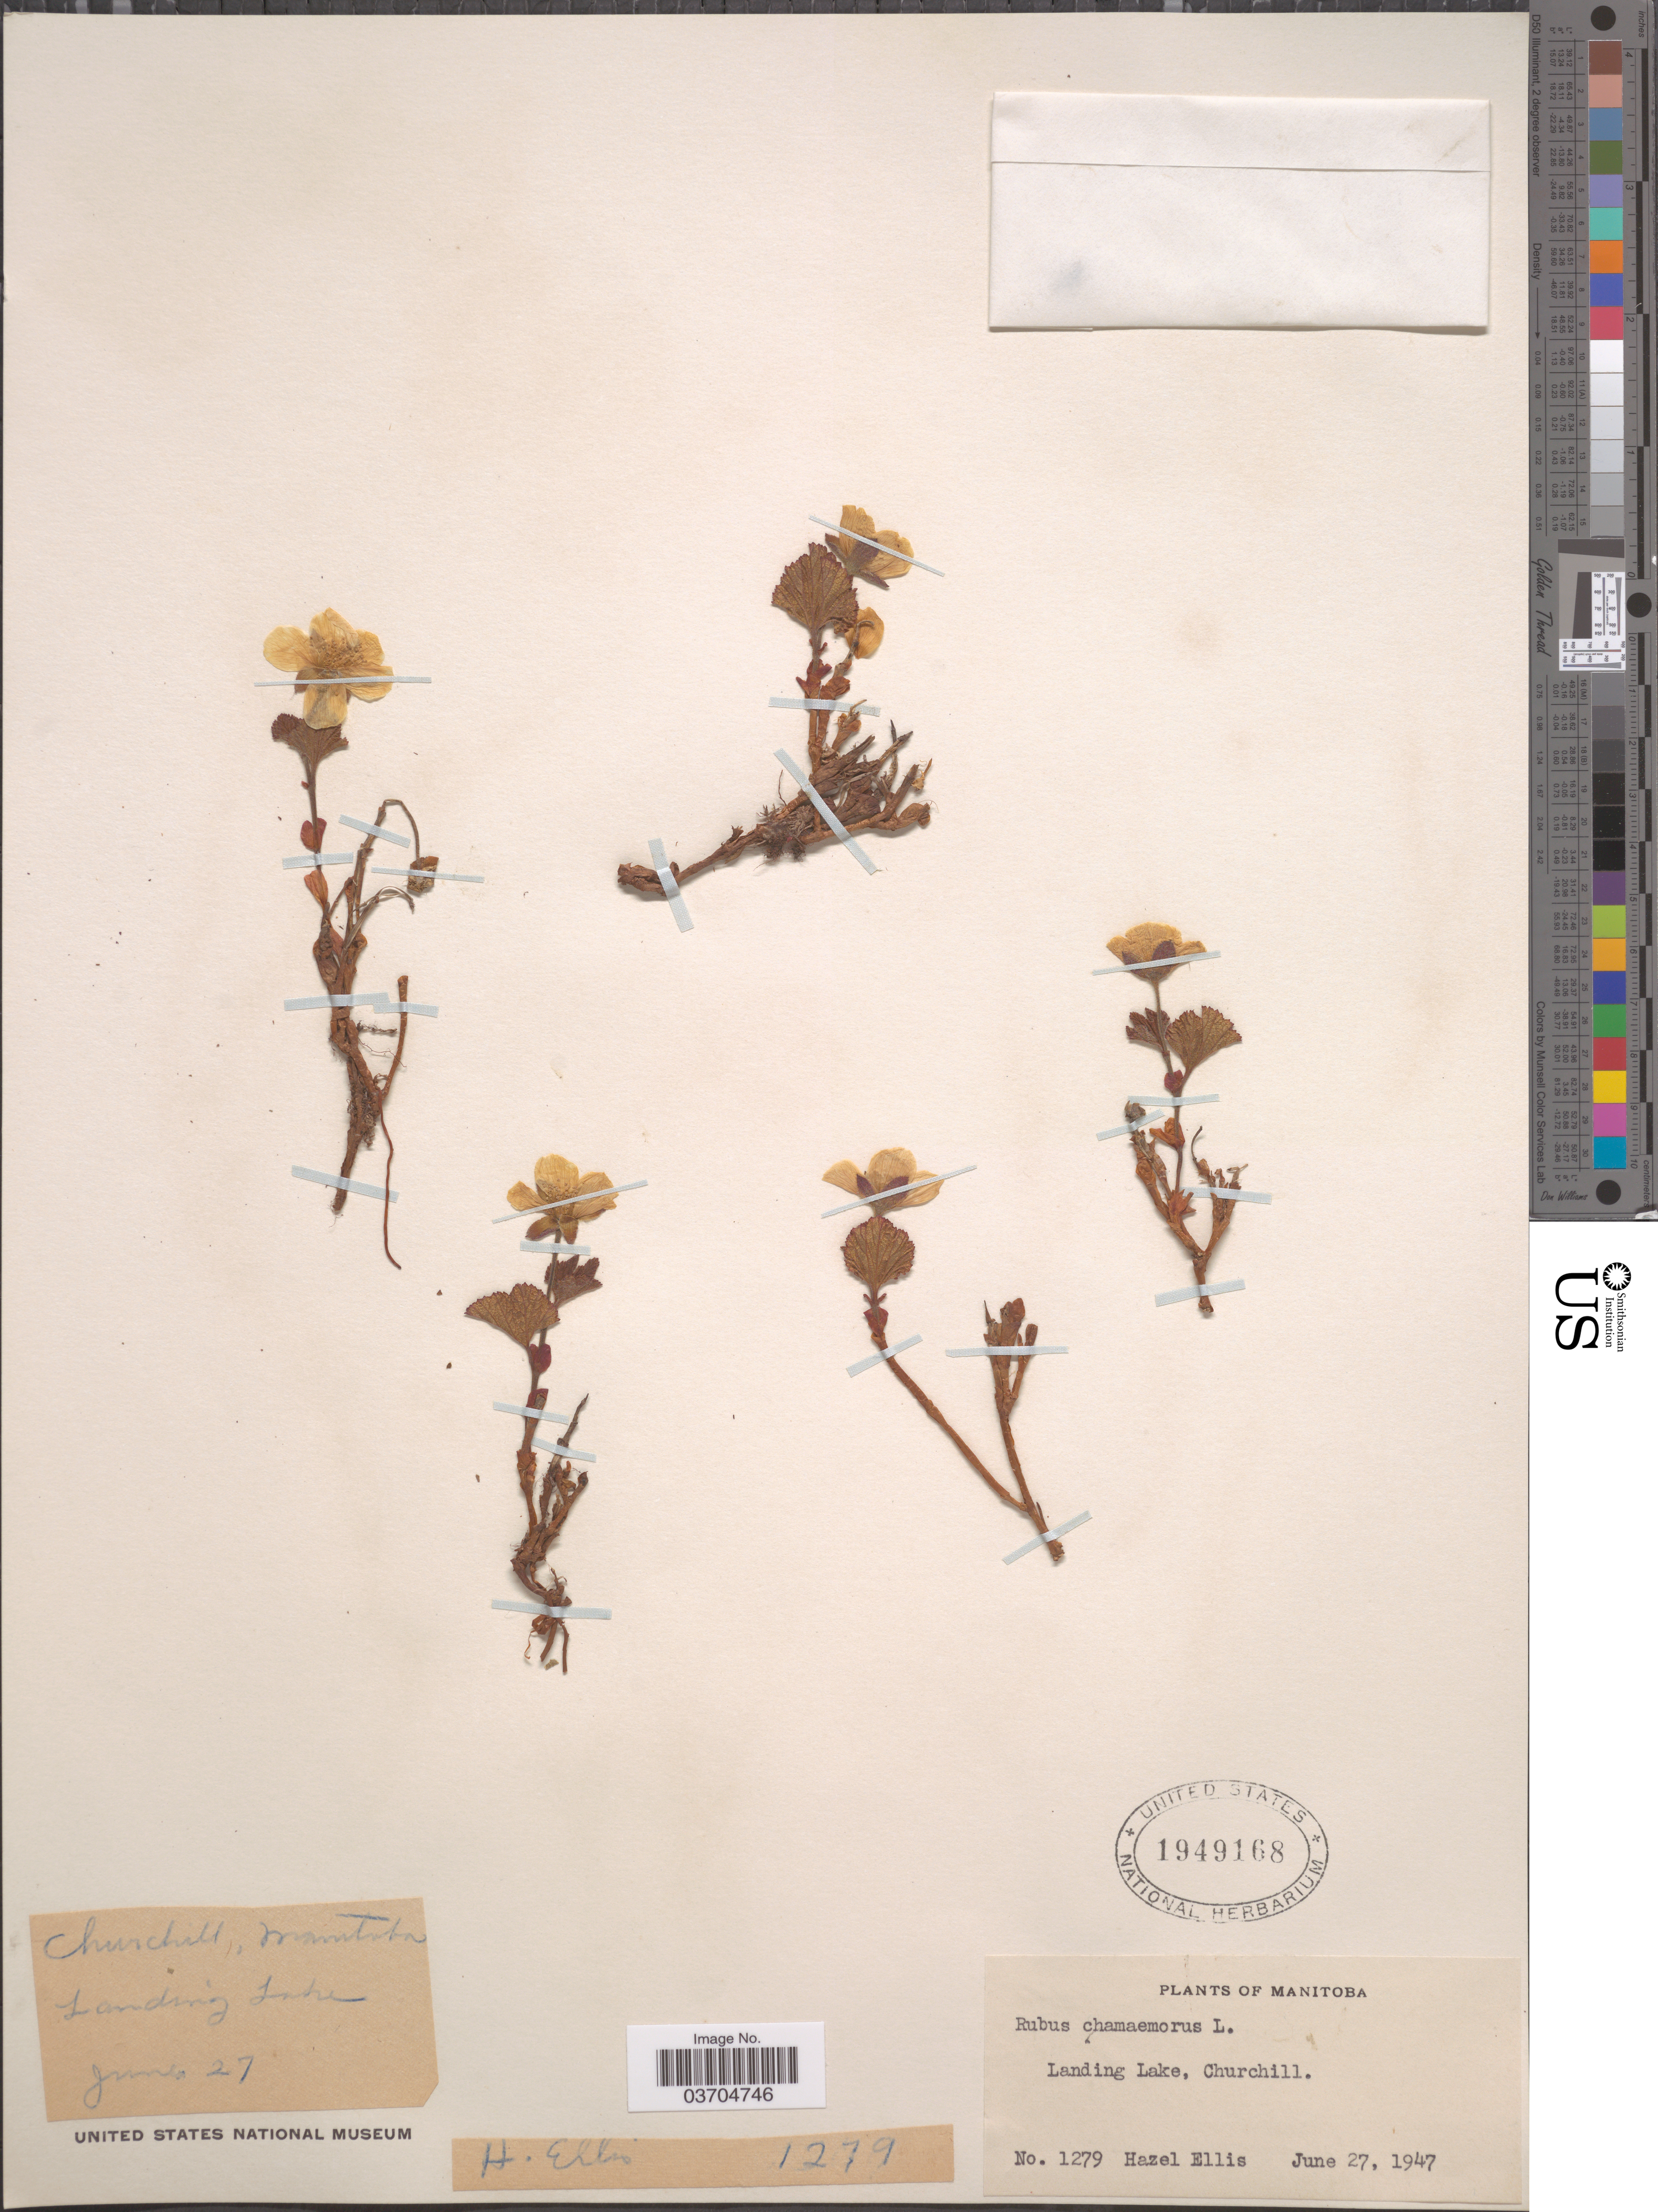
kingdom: Plantae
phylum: Tracheophyta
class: Magnoliopsida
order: Rosales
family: Rosaceae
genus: Rubus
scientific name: Rubus chamaemorus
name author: L.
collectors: H. Ellis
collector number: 1279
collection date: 1947-06-27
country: Canada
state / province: Manitoba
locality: Landing Lake, Churchill.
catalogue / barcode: US 1949168